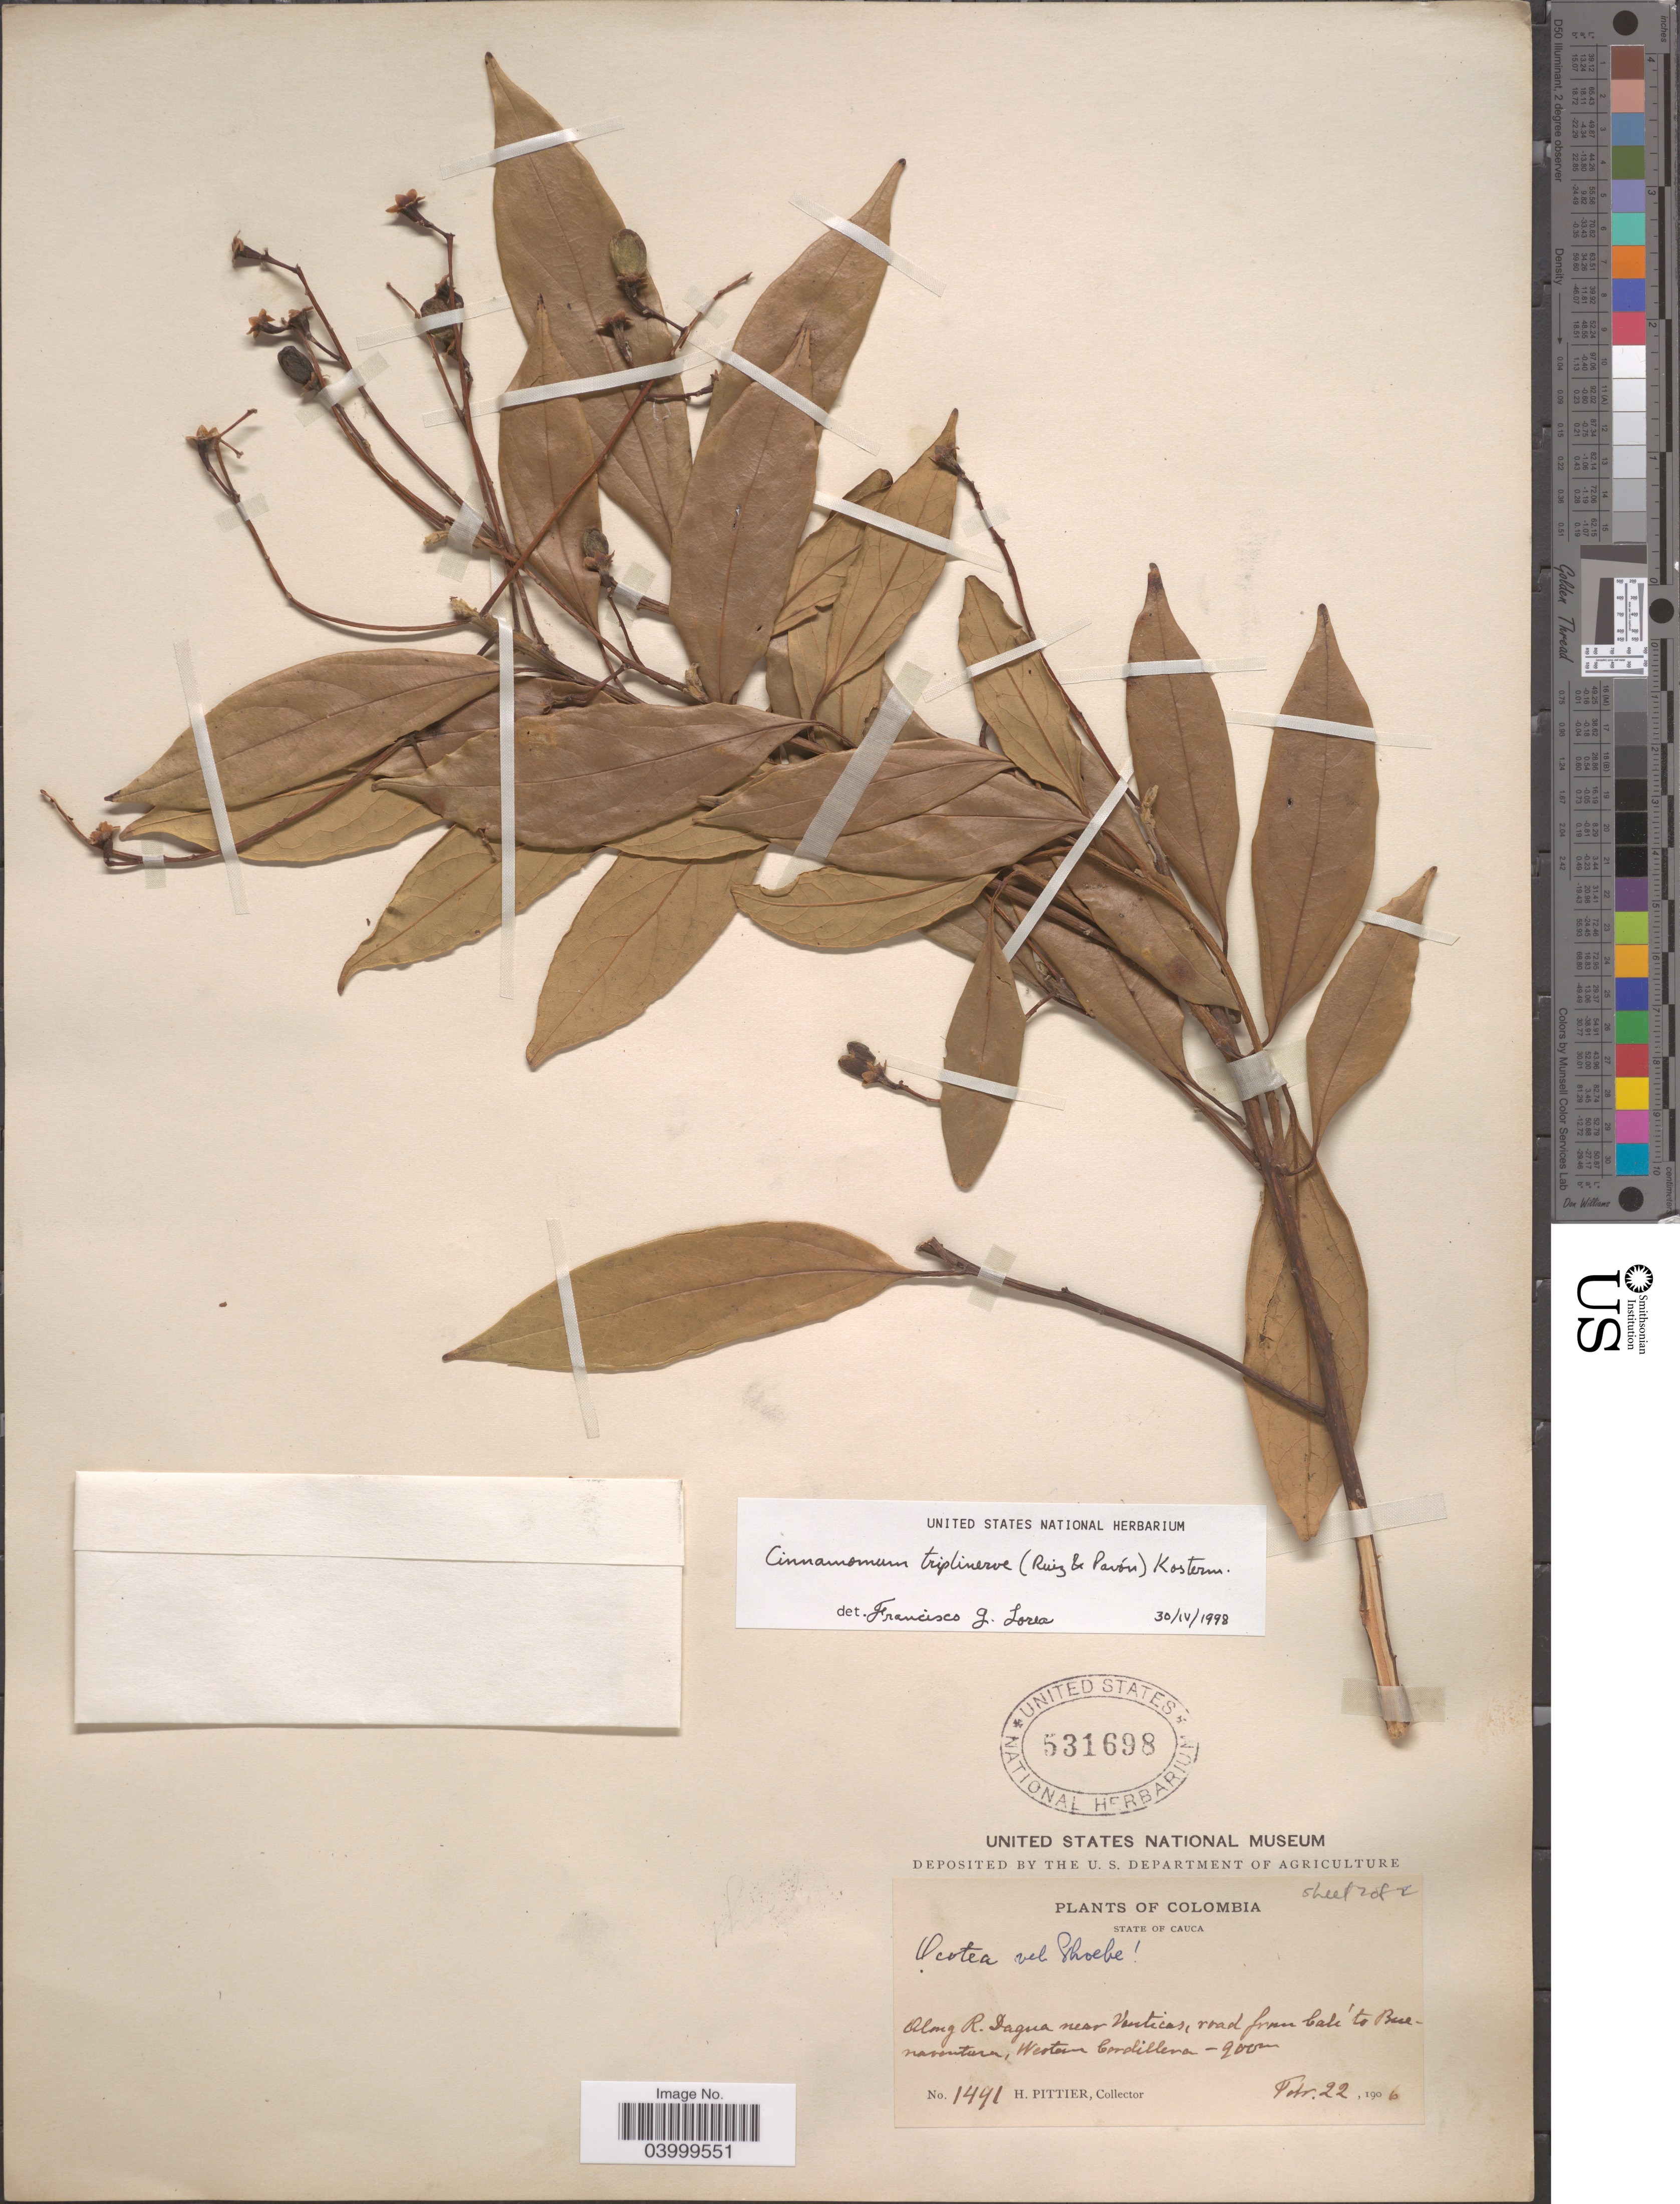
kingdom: Plantae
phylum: Tracheophyta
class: Magnoliopsida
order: Laurales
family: Lauraceae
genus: Cinnamomum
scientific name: Cinnamomum triplinerve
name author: (Ruiz & Pav.) Kosterm.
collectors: H. F. Pittier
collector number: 1491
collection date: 1906-02-22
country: Colombia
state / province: Cauca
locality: Along R. Dagua near Venticas, road from bali' to Buenaventura, Western Cordillera.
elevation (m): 900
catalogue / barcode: US 531698